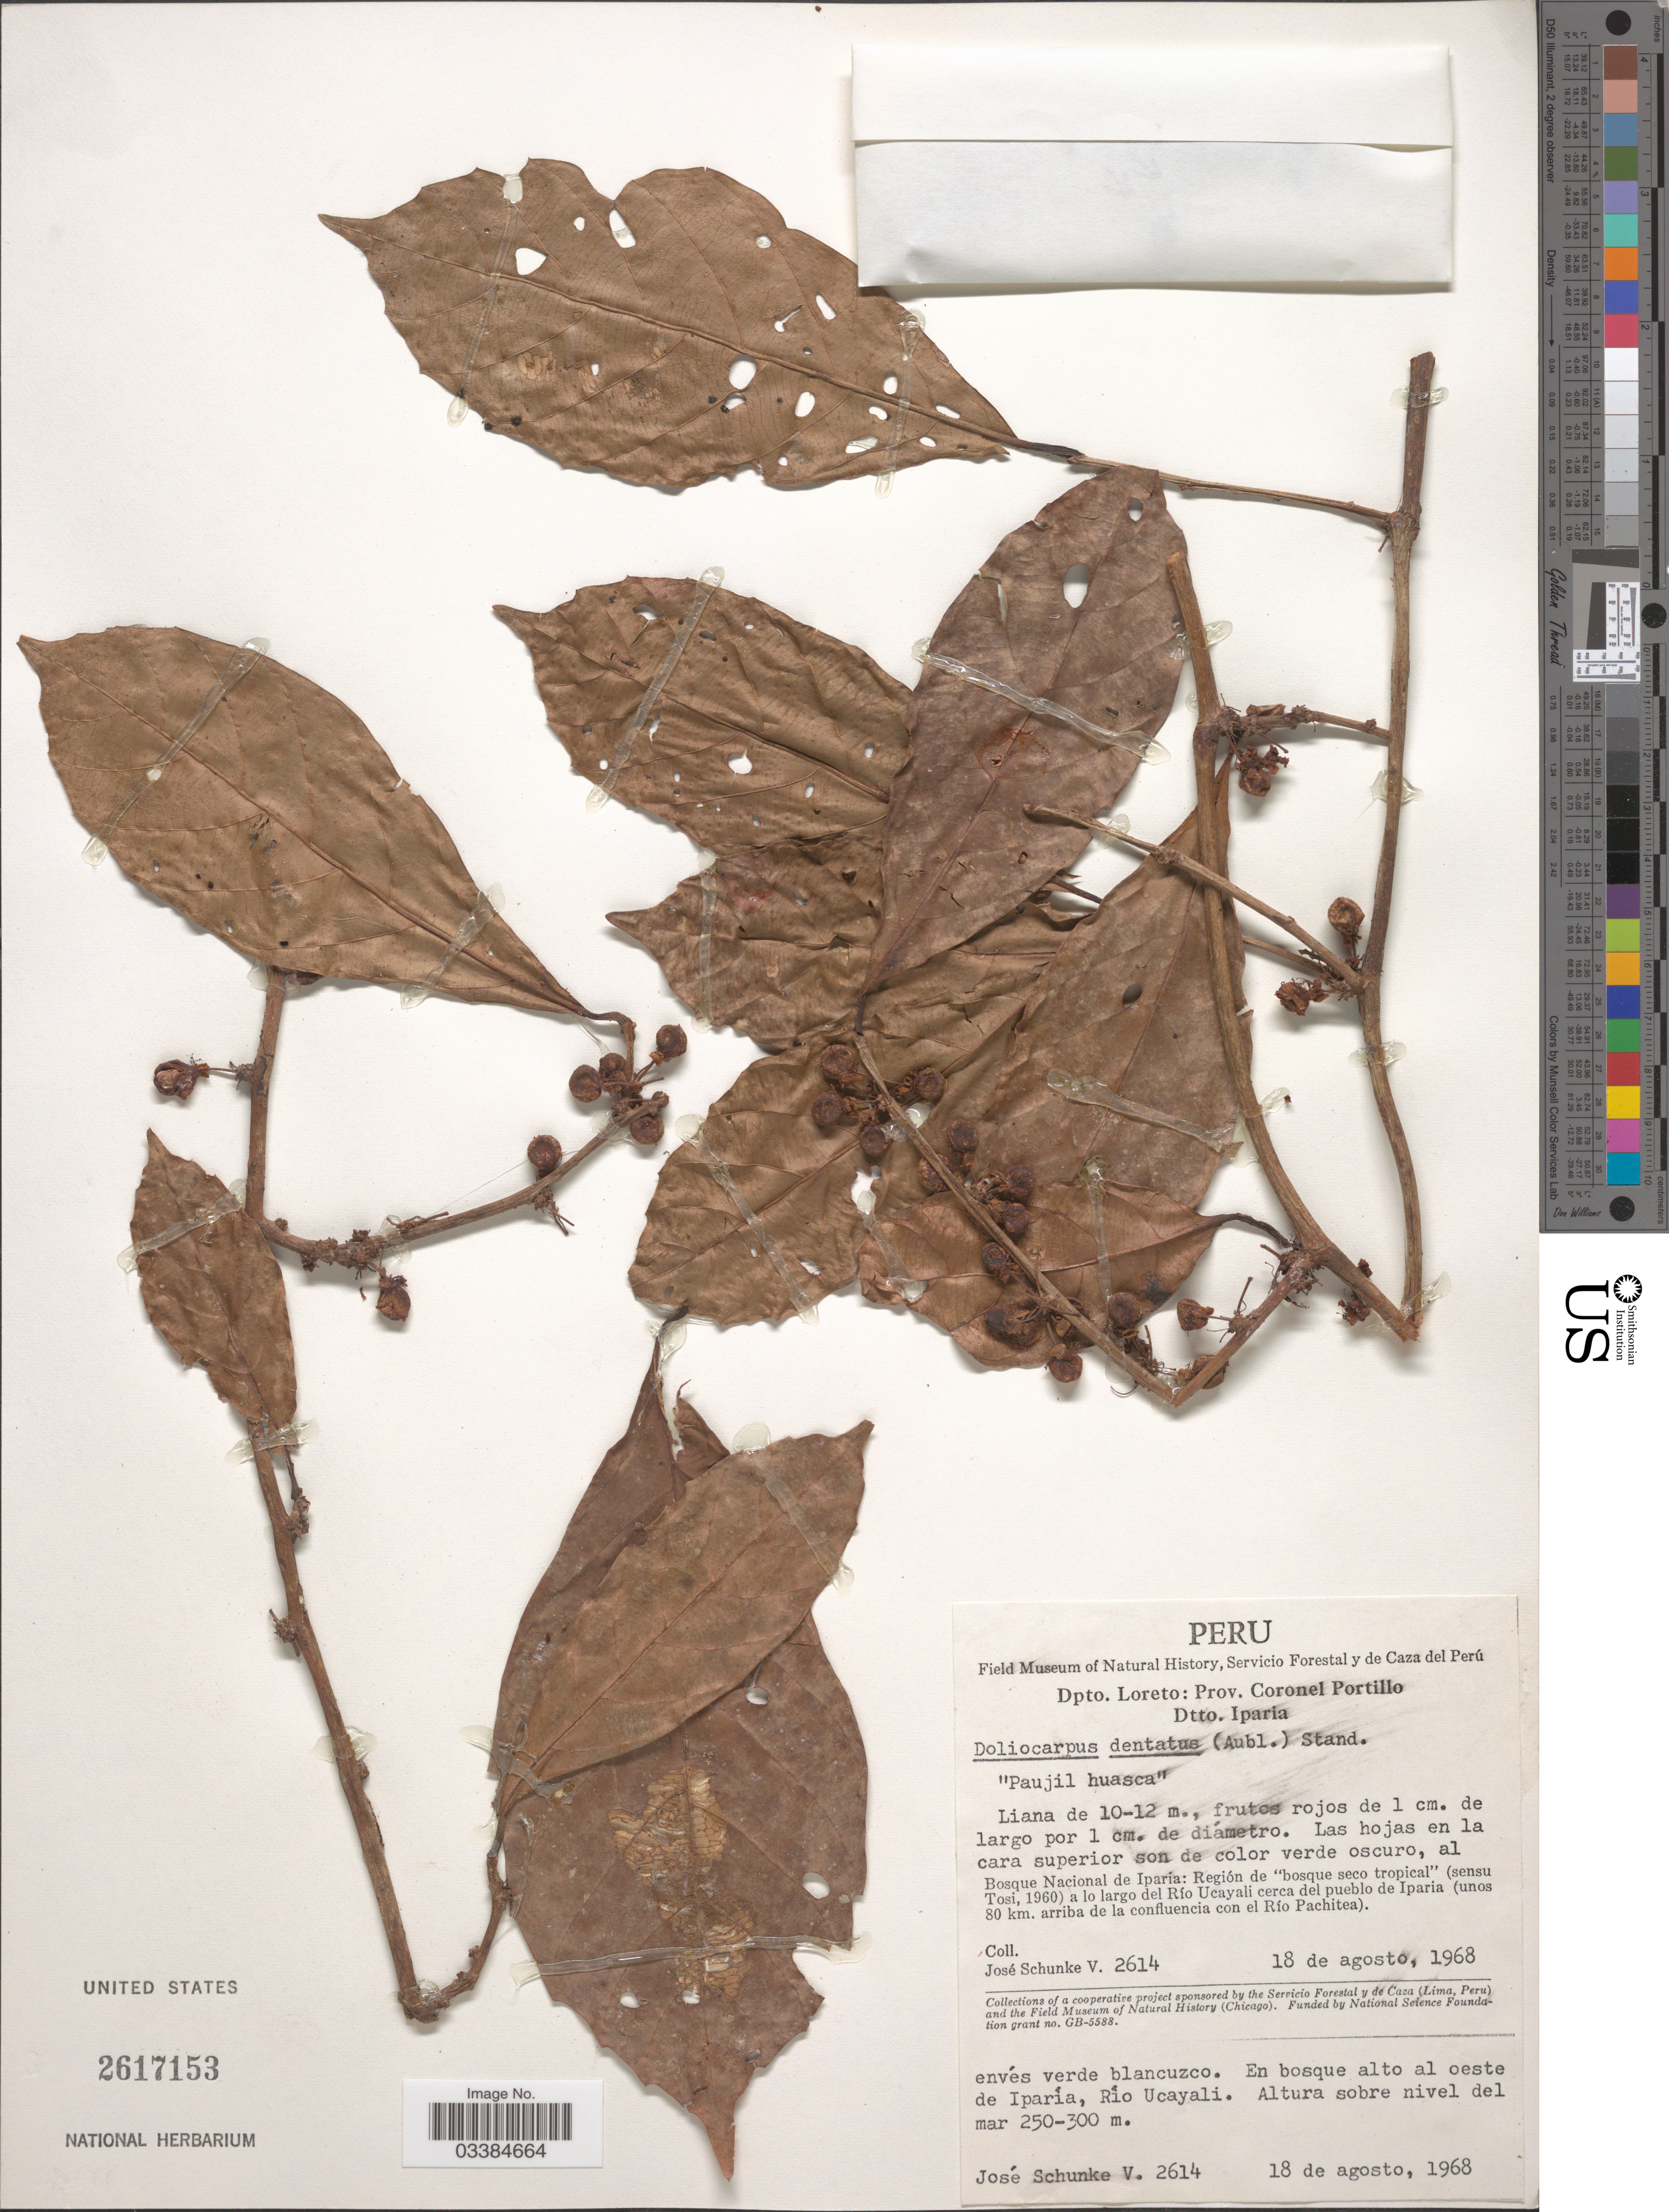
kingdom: Plantae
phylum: Tracheophyta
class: Magnoliopsida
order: Dilleniales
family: Dilleniaceae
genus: Doliocarpus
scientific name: Doliocarpus dentatus subsp. tuberculatus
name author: Aymard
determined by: Victor Longhi Monzoli, João, (BRAZIL)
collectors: J. Schunke Vigo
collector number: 2614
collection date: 1968-08-18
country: Peru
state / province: Loreto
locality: Dpto. Loreto: Prov. Coronel Portillo. Dtto. Iparia. Bosque Nacional de Iparia: Región de "bosque seco tropical" a lo largo del Río Ucayali cerca del pueblo de Iparia (unos 80 km. arriba de la confluencia con el Río Pachitea). En bosque alto al oeste de Iparía, Río Ucayali.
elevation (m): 250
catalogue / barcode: US 2617153